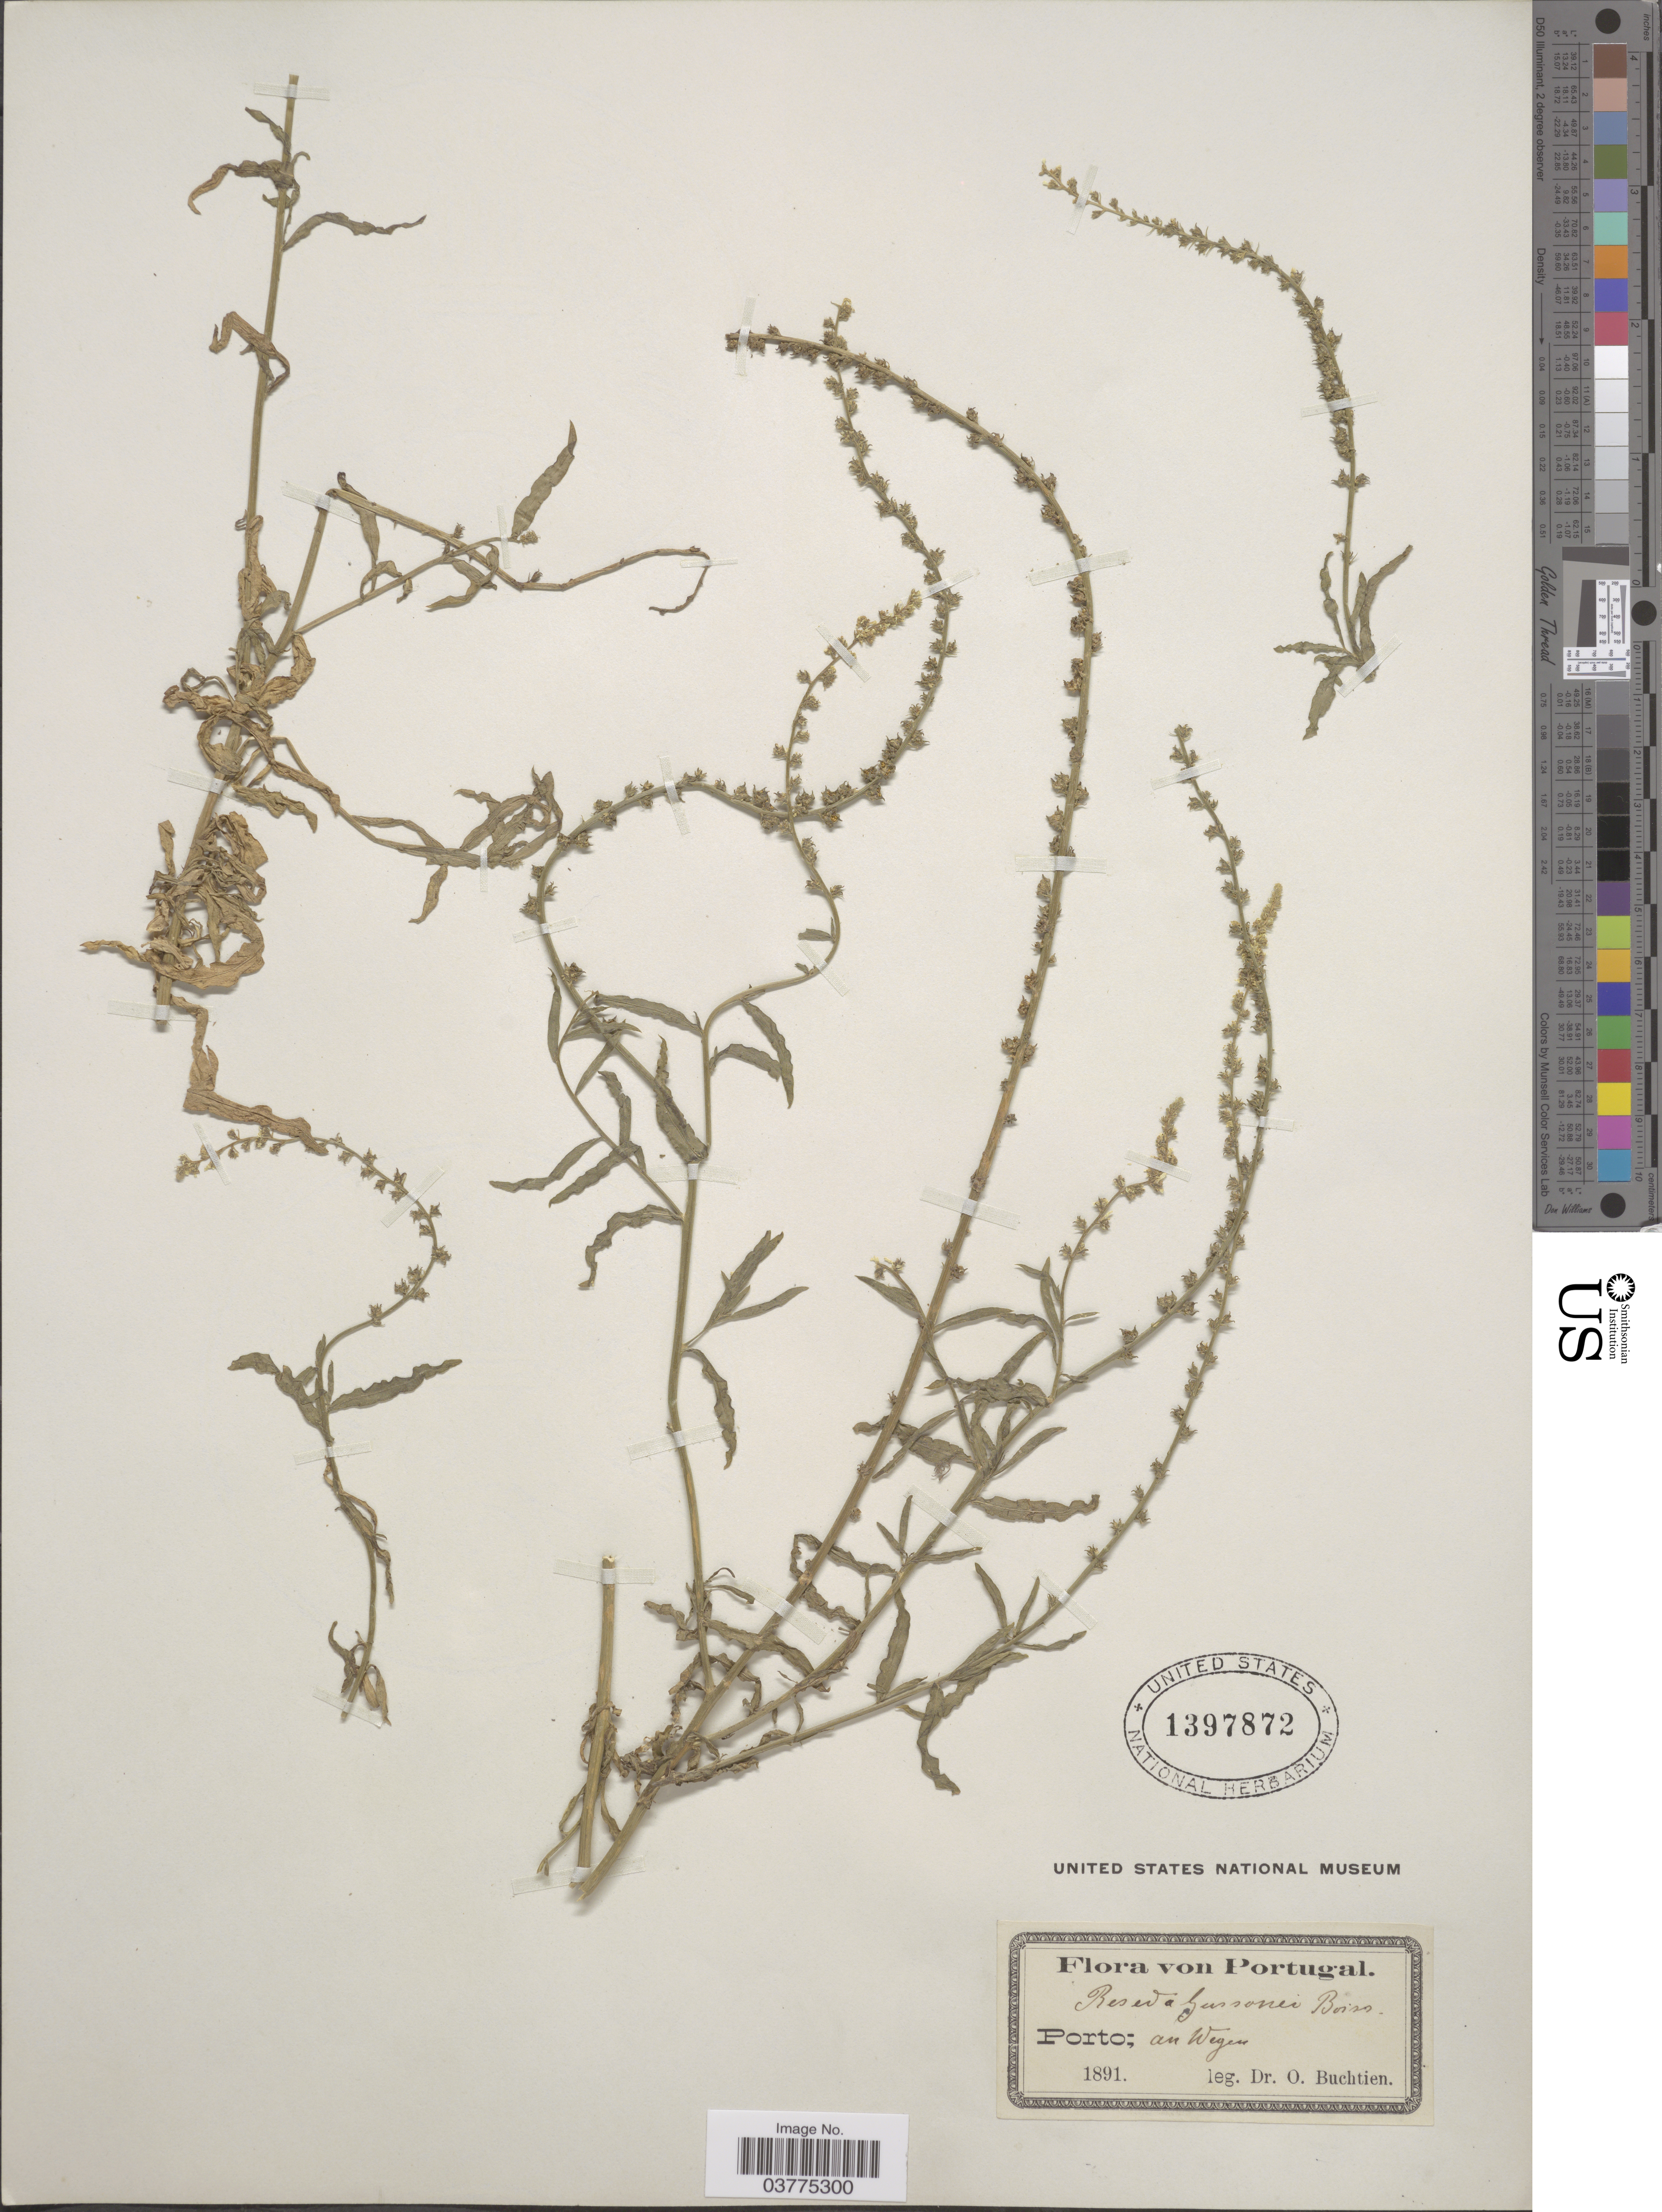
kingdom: Plantae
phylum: Tracheophyta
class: Magnoliopsida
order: Brassicales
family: Resedaceae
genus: Reseda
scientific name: Reseda gussonei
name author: Boiss. & Reut.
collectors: O. Buchtien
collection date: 1891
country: Portugal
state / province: Porto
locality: An Wegen.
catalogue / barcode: US 1397872